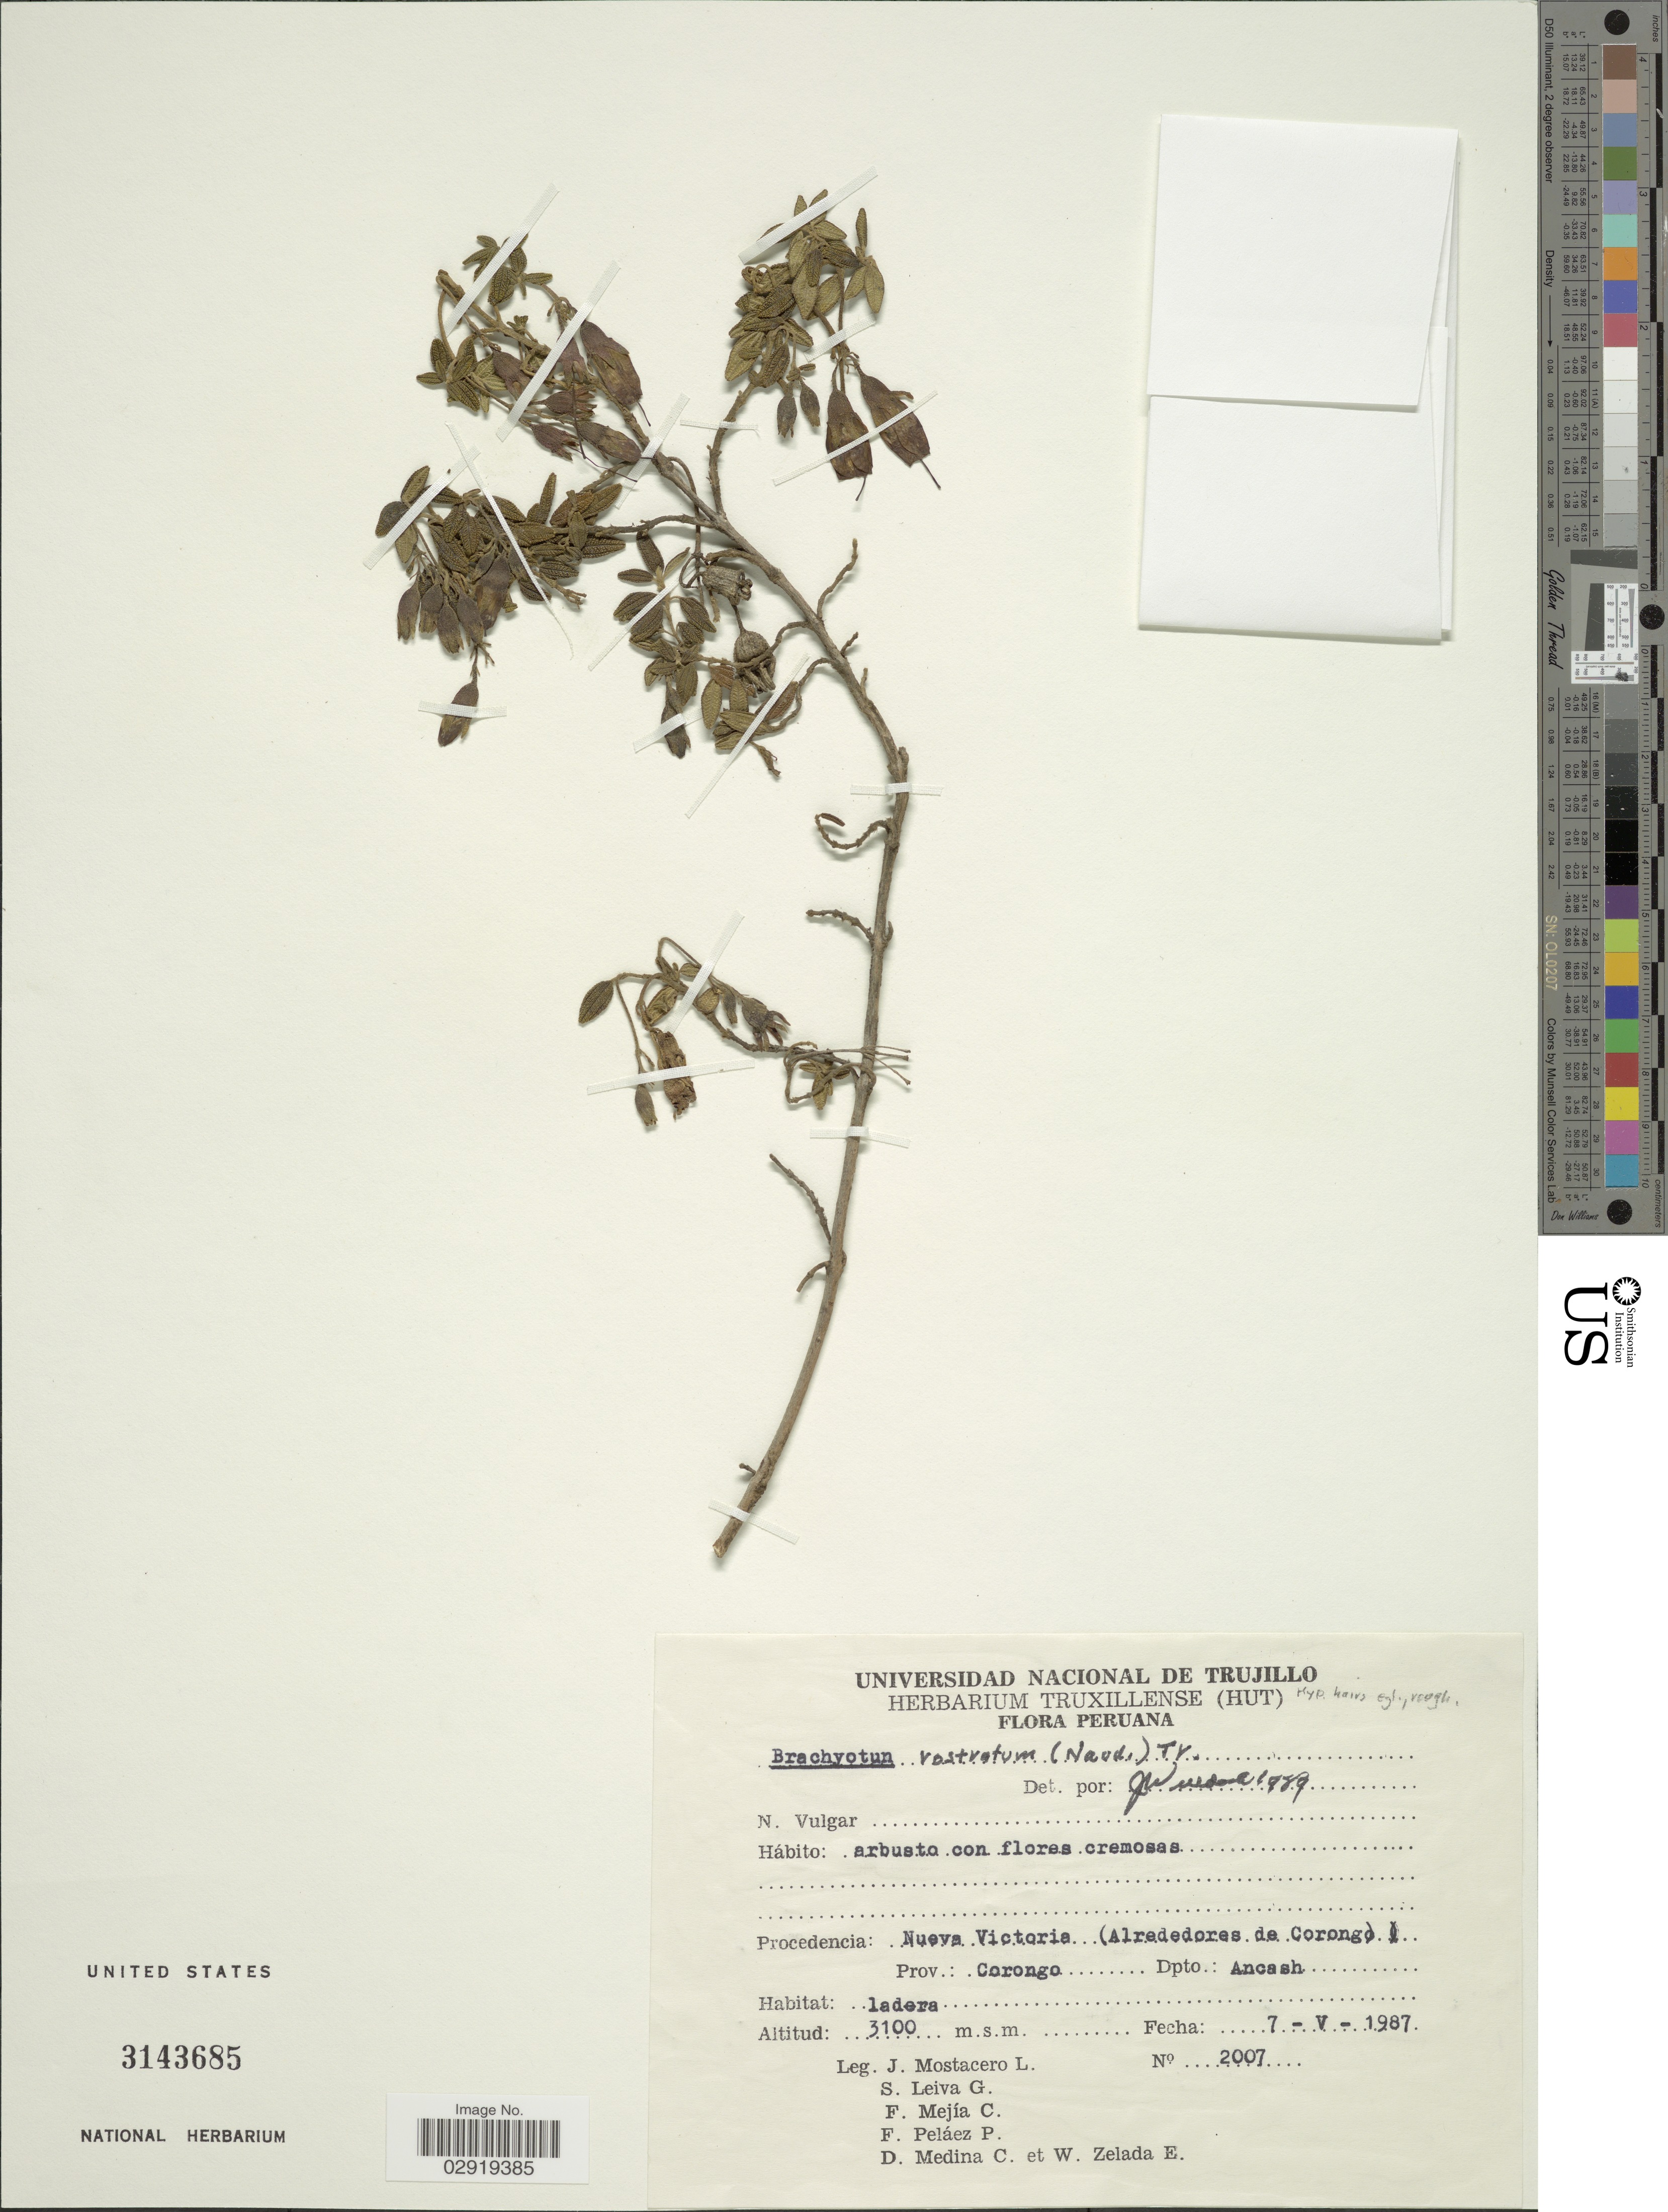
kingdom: Plantae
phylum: Tracheophyta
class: Magnoliopsida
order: Myrtales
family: Melastomataceae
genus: Brachyotum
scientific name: Brachyotum rostratum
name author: (Naudin) Triana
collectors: J. Mostacero L., S. Leiva G., F. Mejia C., F. Pelaez P. & et al.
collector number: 2007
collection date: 1987-05-07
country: Peru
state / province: Ancash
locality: Procedencia: Nueva Victoria (Alrededores de Corongo). Prov. Corongo. Dpto: Ancash.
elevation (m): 3100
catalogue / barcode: US 3143685